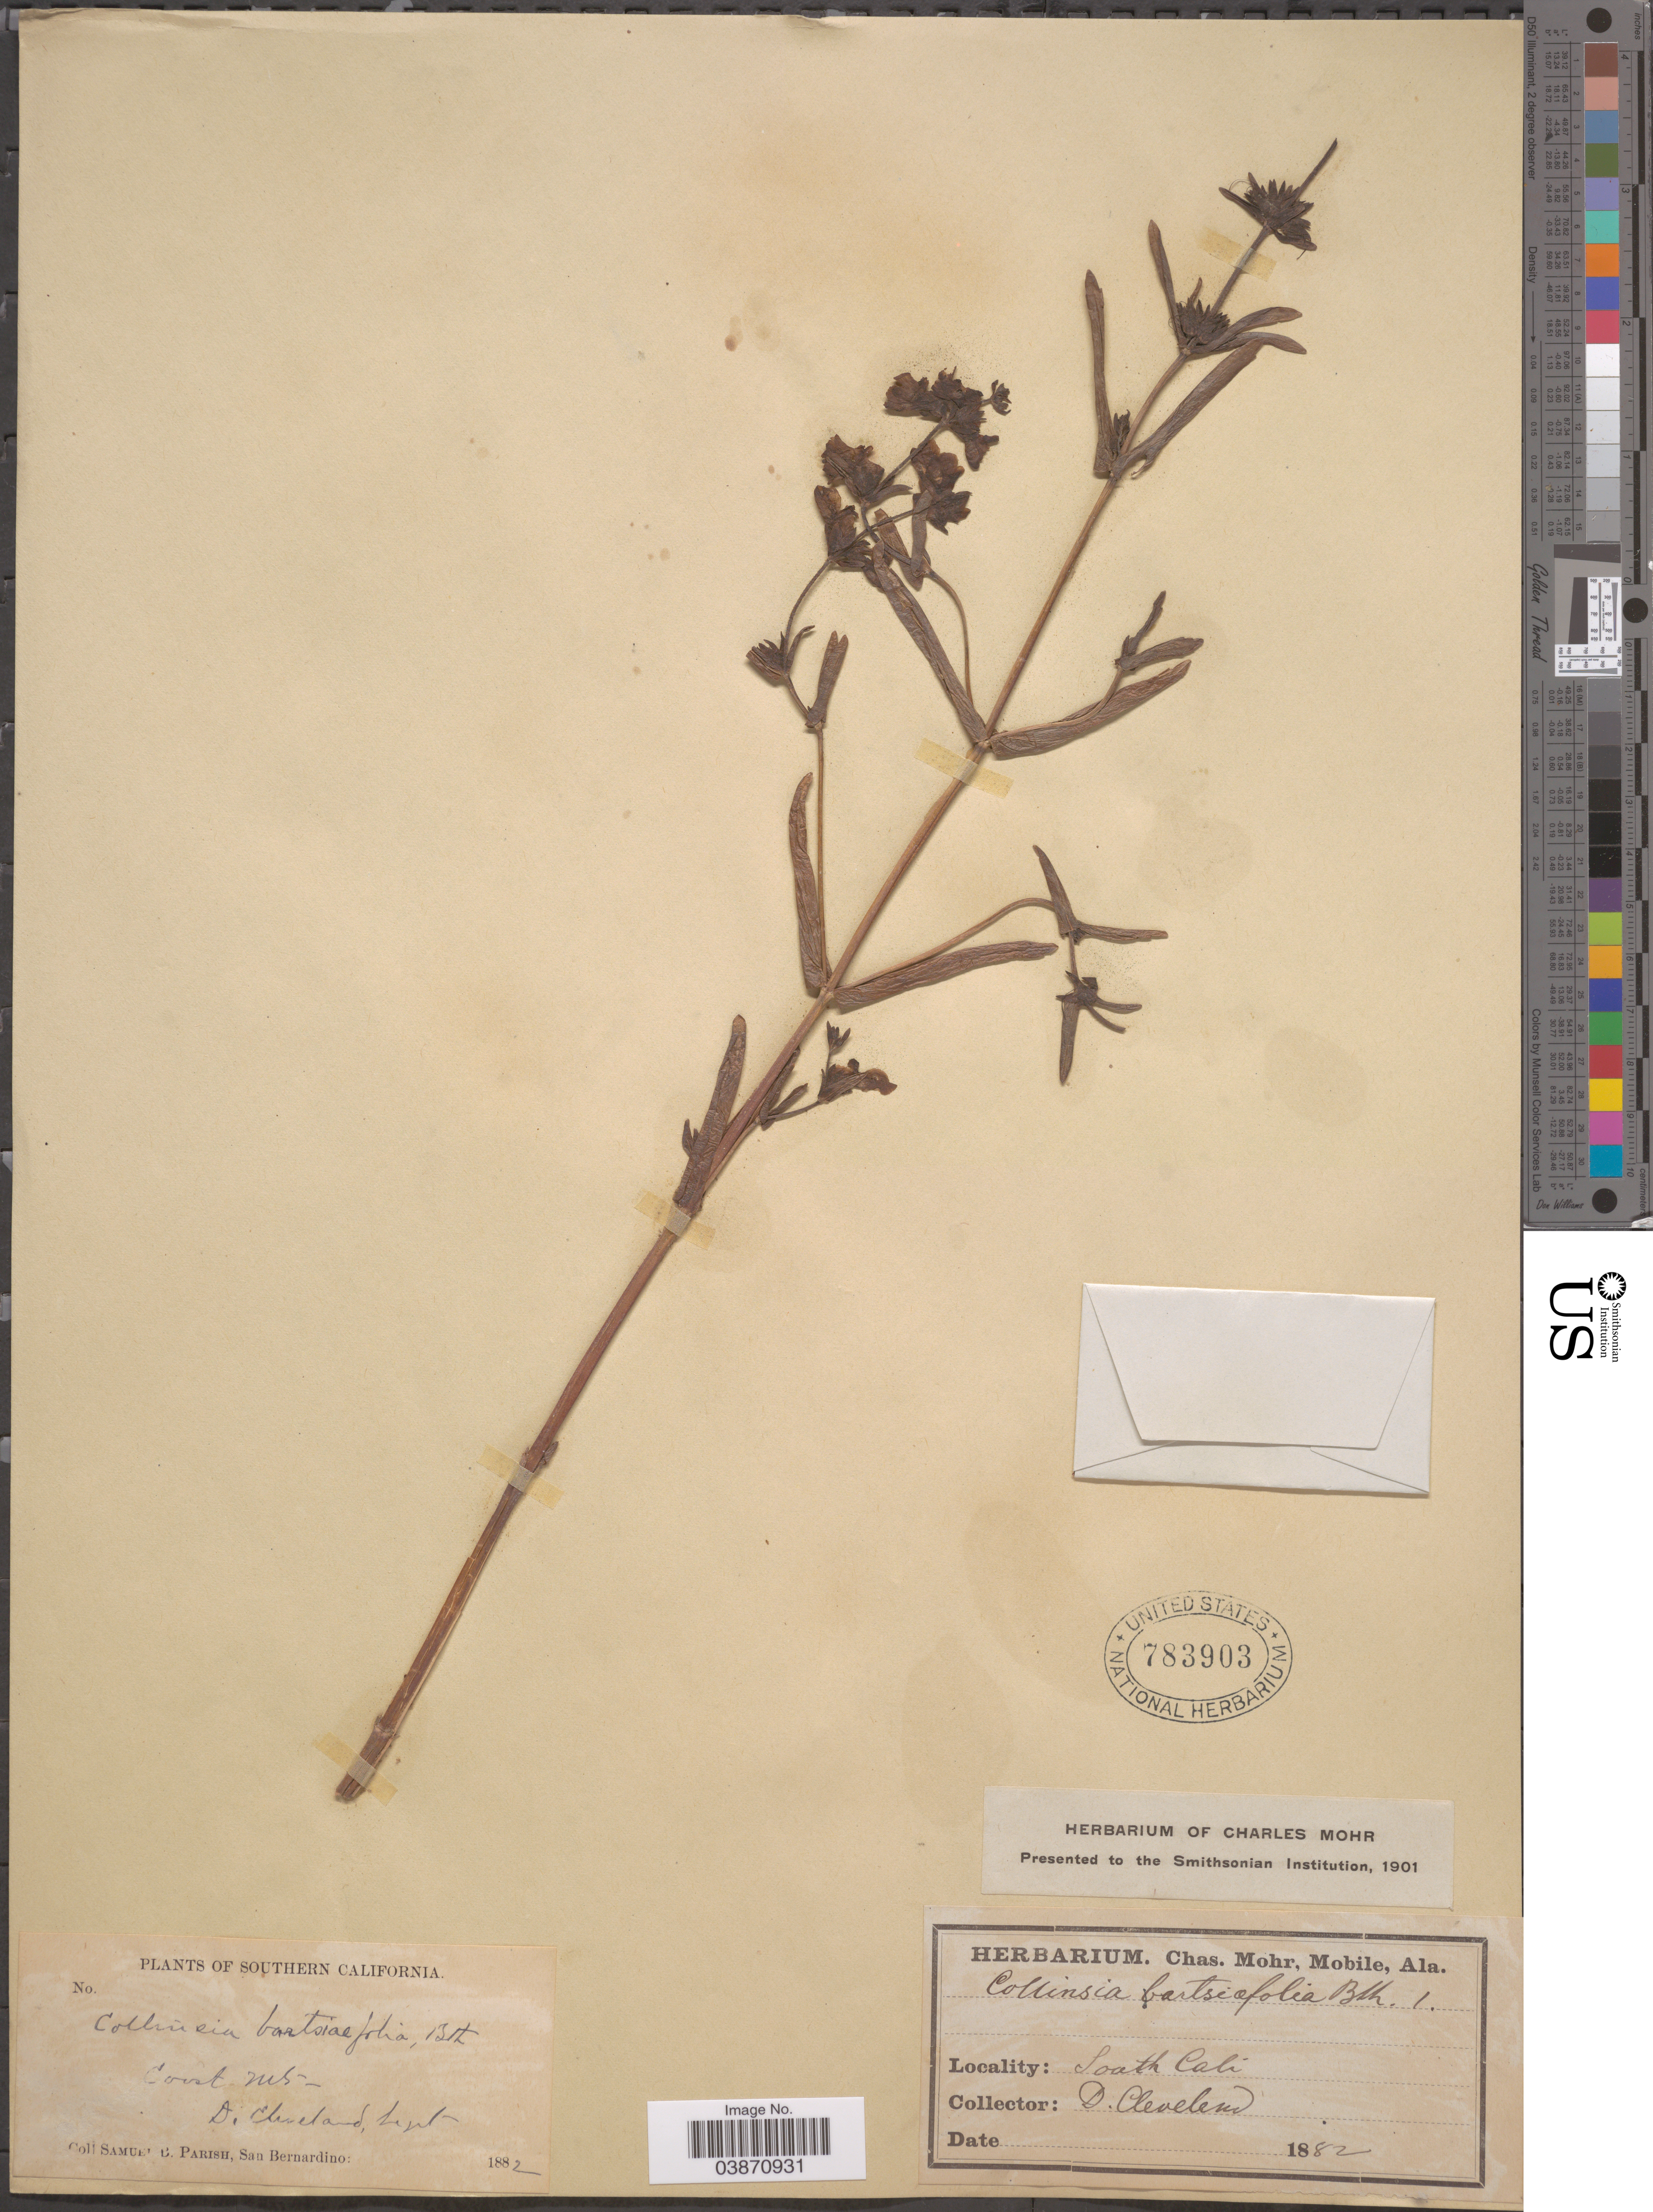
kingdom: Plantae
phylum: Tracheophyta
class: Magnoliopsida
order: Lamiales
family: Plantaginaceae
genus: Collinsia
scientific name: Collinsia bartsiifolia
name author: Benth.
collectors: S. B. Parish & D. Cleveland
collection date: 1882-09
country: United States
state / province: California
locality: Southern California. Coast Mts.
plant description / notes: No precise locality correction needed.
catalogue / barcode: US 783903